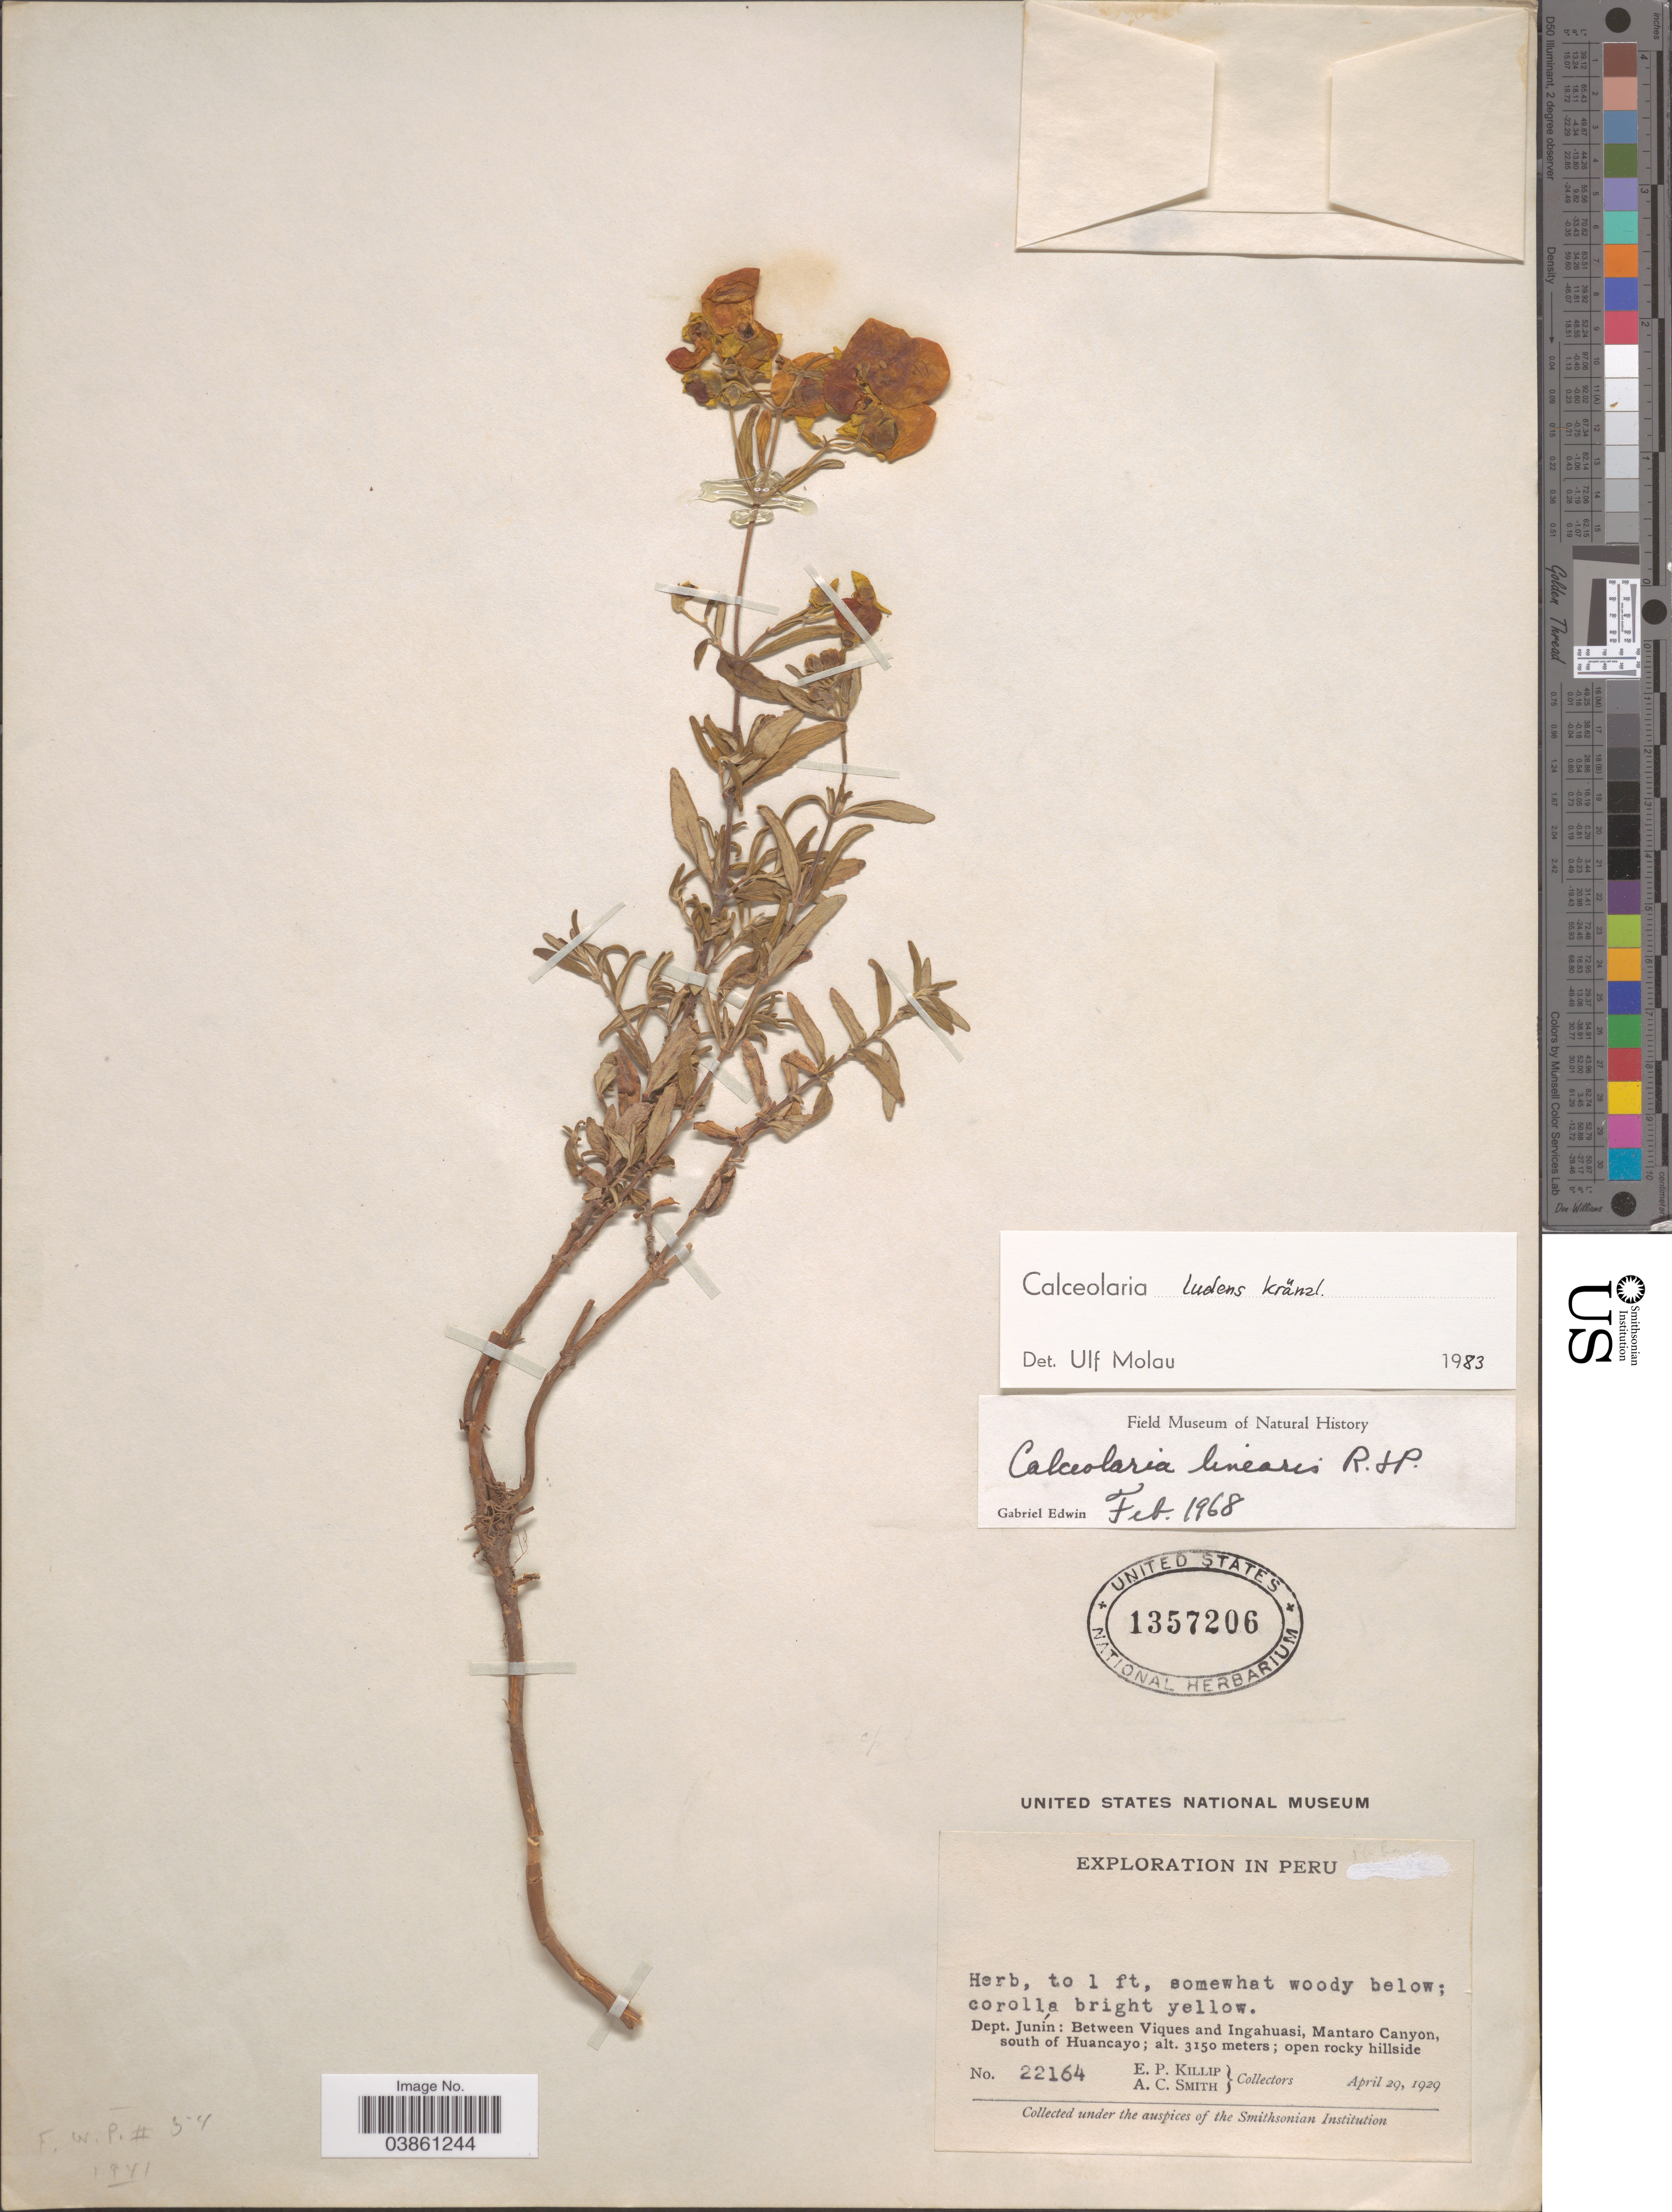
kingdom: Plantae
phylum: Tracheophyta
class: Magnoliopsida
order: Lamiales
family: Calceolariaceae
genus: Calceolaria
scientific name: Calceolaria ludens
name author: Kraenzl.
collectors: E. P. Killip & A. C. Smith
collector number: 22164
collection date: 1929-04-29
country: Peru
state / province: Junín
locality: Dept. Junín: Between Viques and Ingahuasi, Mantaro Canyon, south of Huancayo.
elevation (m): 3150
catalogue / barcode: US 1357206